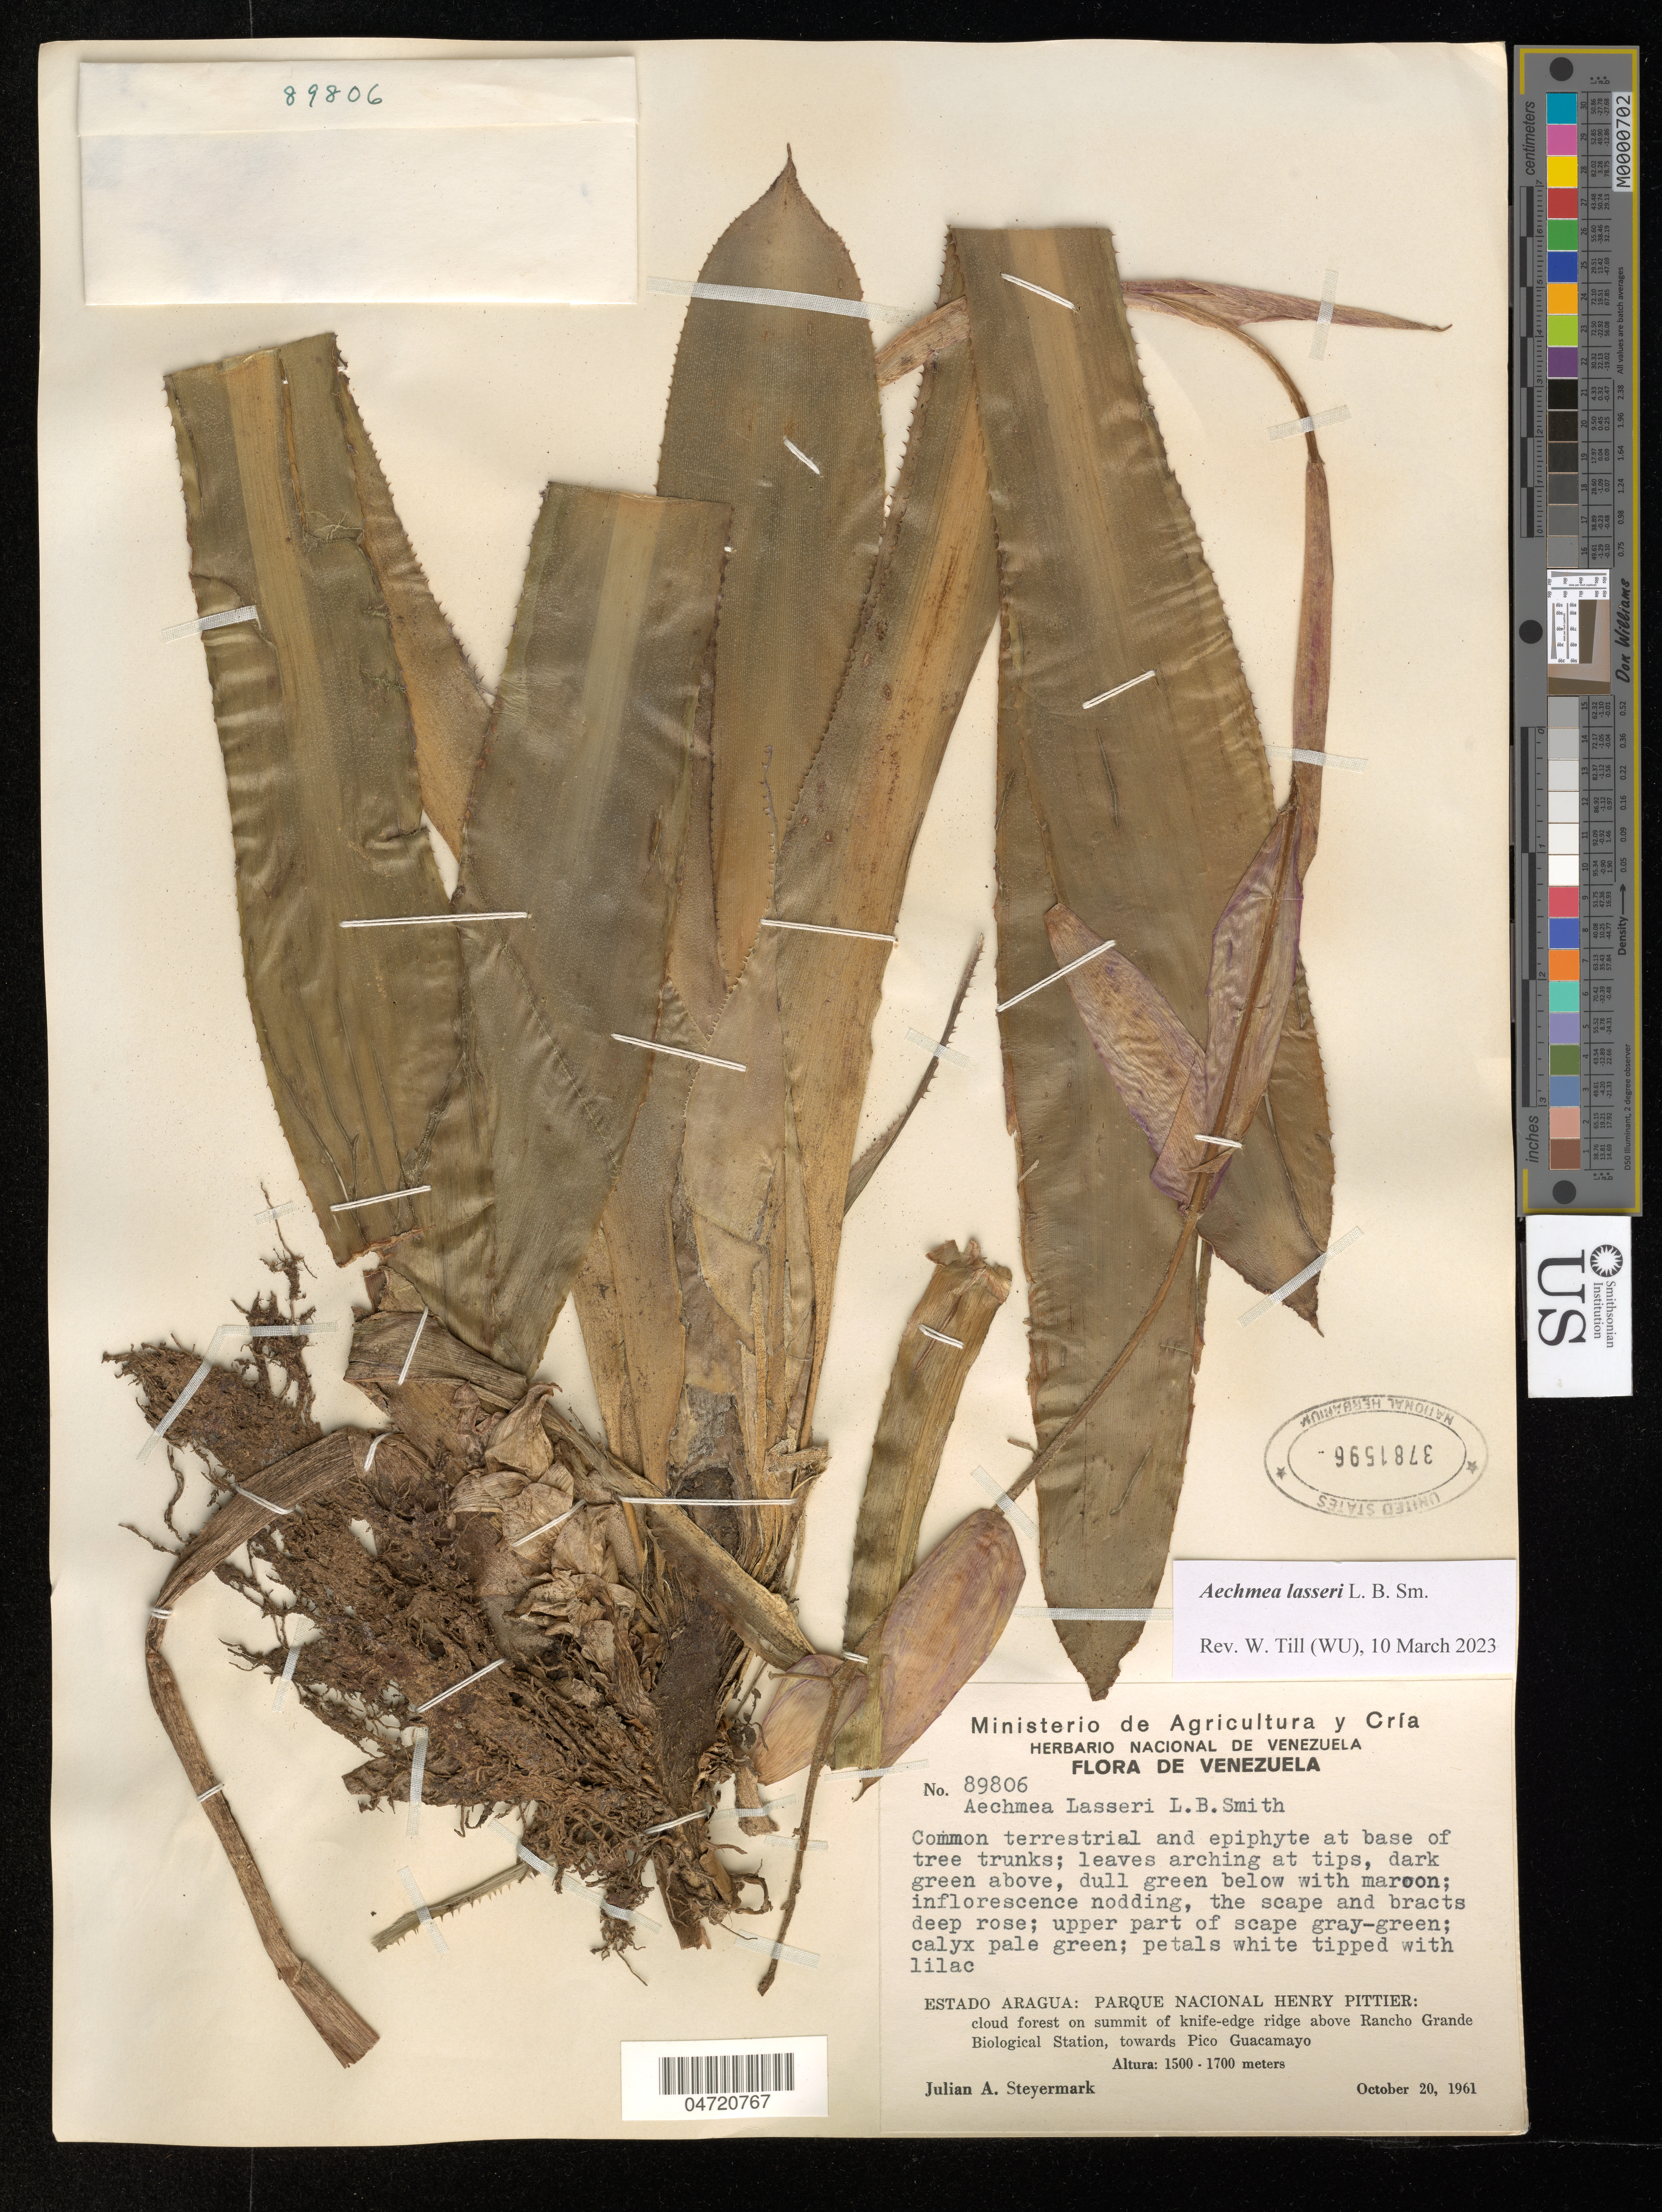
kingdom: Plantae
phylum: Tracheophyta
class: Liliopsida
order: Poales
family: Bromeliaceae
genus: Aechmea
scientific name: Aechmea lasseri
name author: L.B. Sm.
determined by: Till, W.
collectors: J. Steyermark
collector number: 89806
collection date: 1961-10-20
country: Venezuela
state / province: Aragua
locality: Parque Nacional Henry Pittier: cloud forest on summit of knife-edge ridge above Rancho Grande Biological Station, towards Pico Guacamayo.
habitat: Cloud forest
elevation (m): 1500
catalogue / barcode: US 3781596